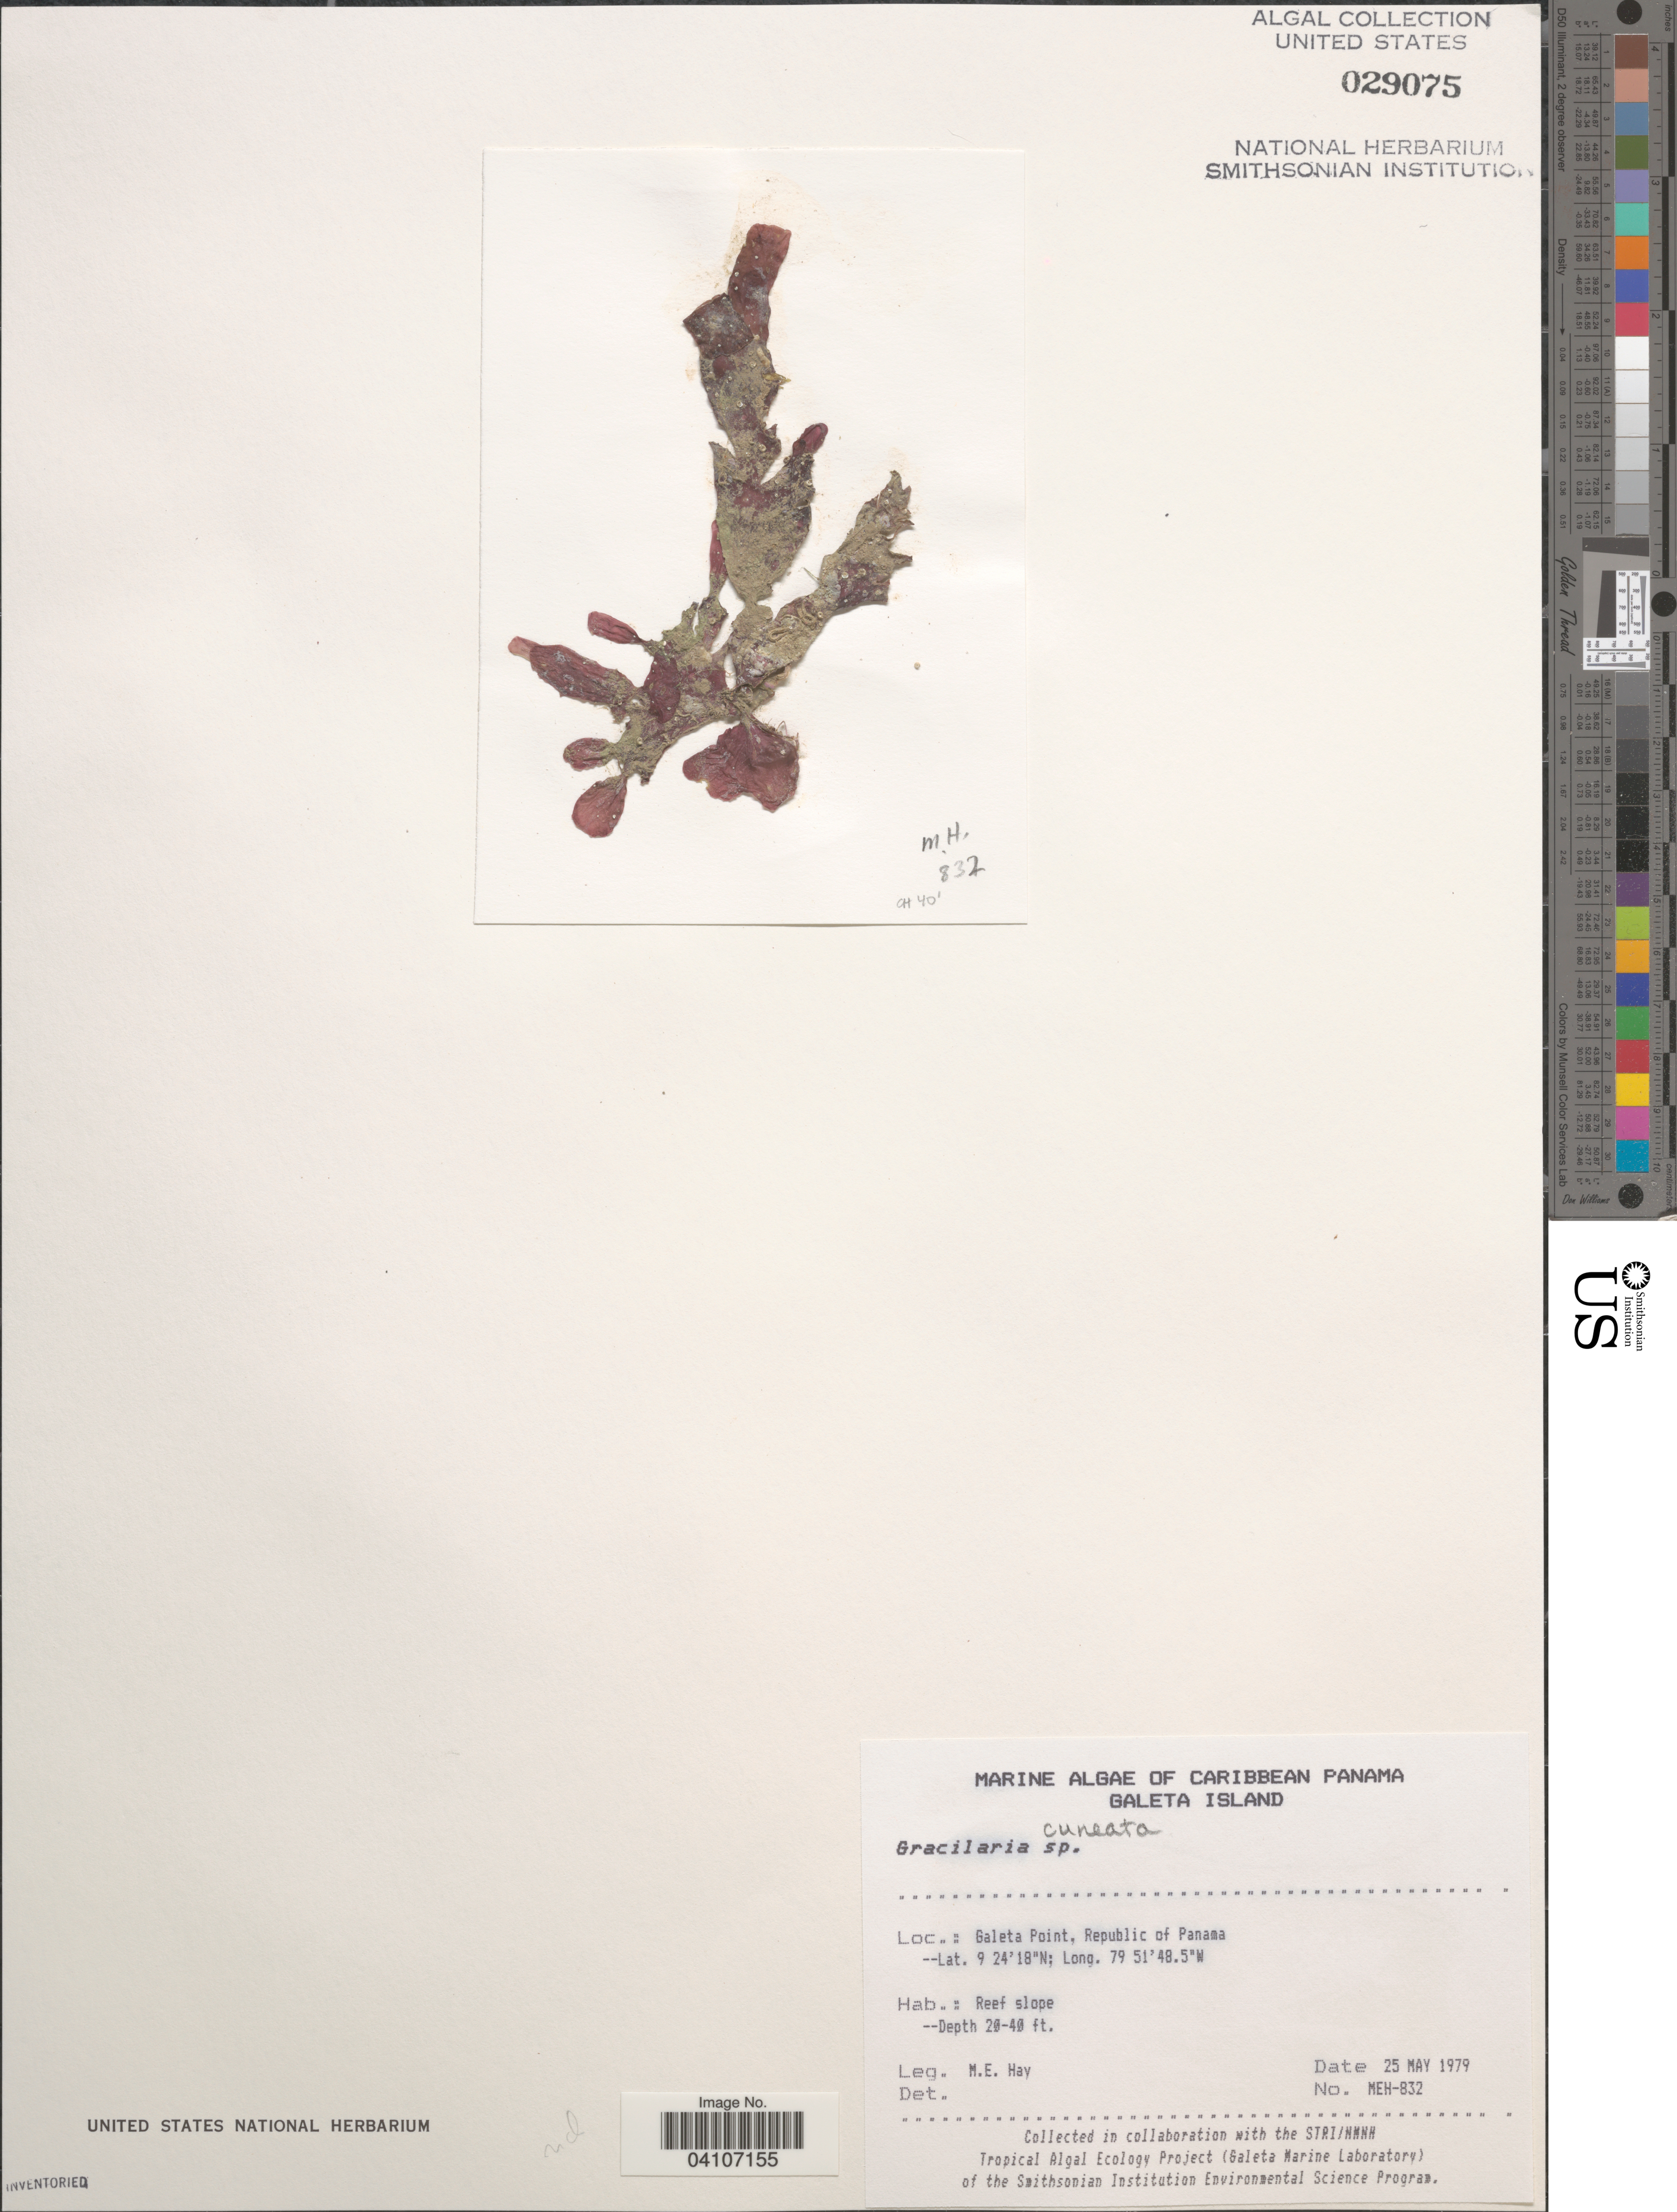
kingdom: Plantae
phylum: Rhodophyta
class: Florideophyceae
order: Gracilariales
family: Gracilariaceae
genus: Gracilaria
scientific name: Gracilaria cuneata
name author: Aresch.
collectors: M. E. Hay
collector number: MEH-832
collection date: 1979-05-25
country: Panama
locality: Caribbean Panama. Galeta Island. Galeta Point, Republic of Panama.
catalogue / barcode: US 29075